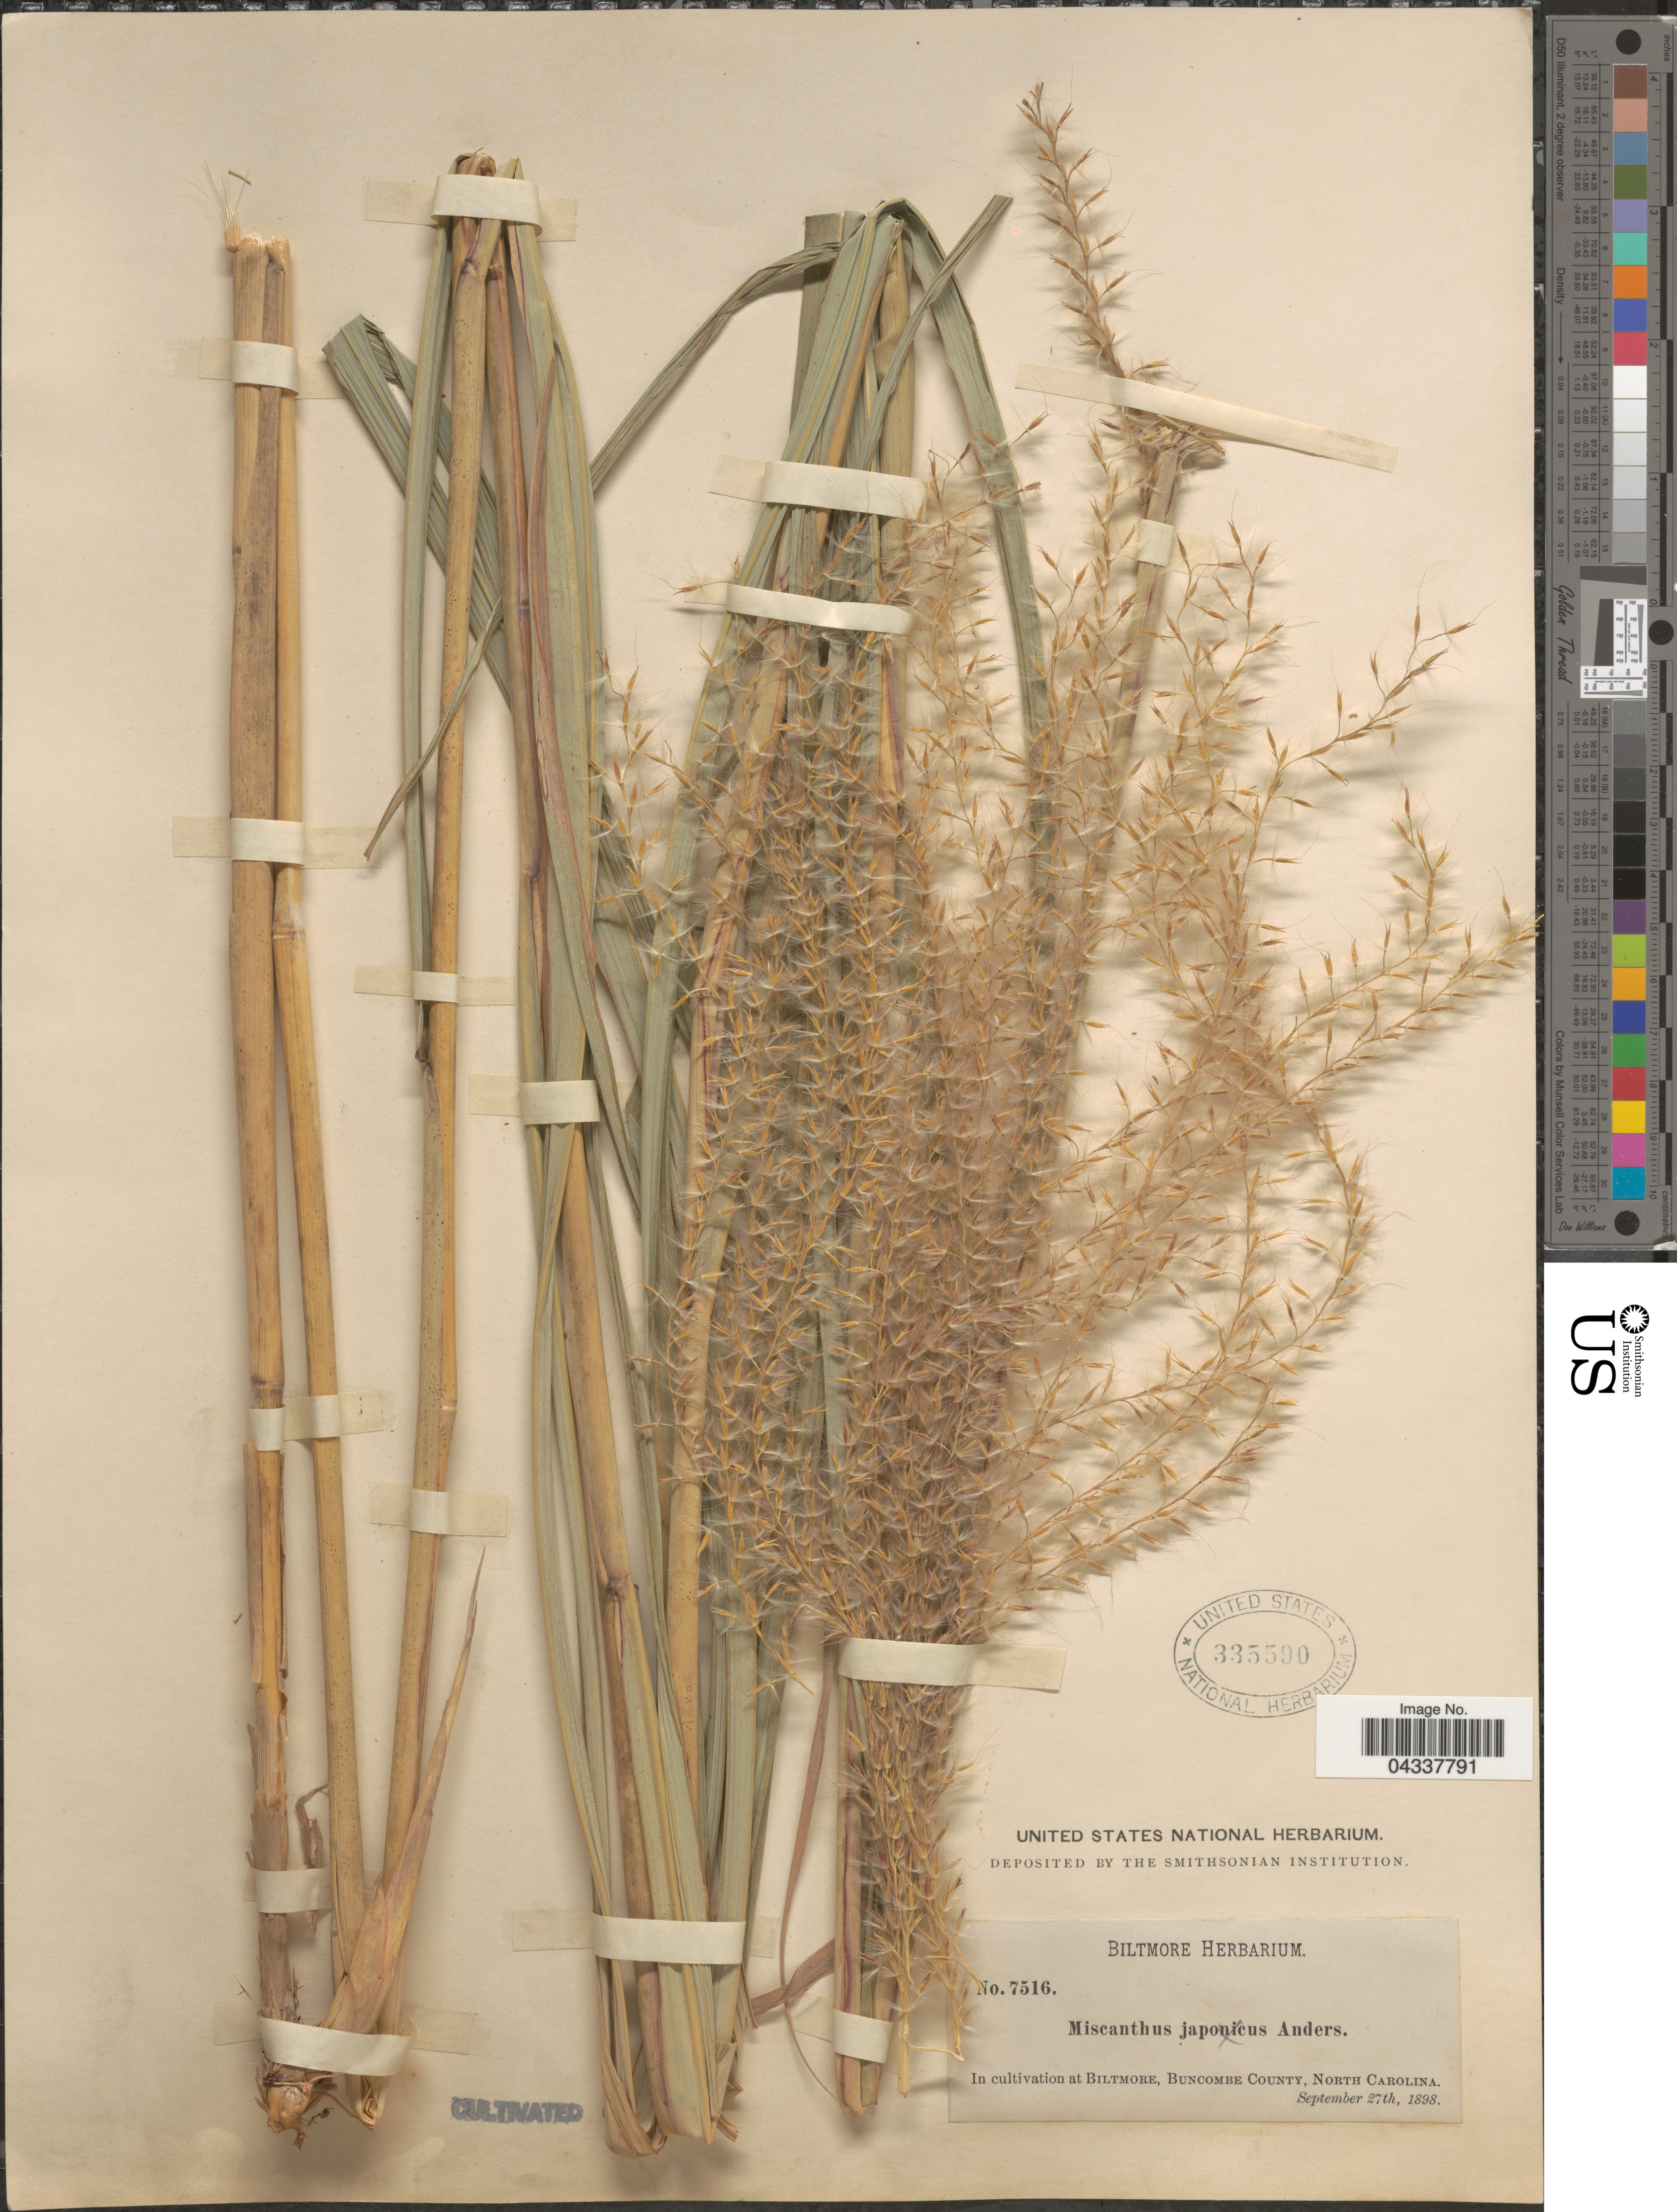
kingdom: Plantae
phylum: Tracheophyta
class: Liliopsida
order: Poales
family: Poaceae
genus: Miscanthus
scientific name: Miscanthus sinensis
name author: Andersson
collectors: ex herb. Biltmore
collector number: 7516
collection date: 1898-09-27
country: United States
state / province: North Carolina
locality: At Biltmore, Buncombe County.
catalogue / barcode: US 335590